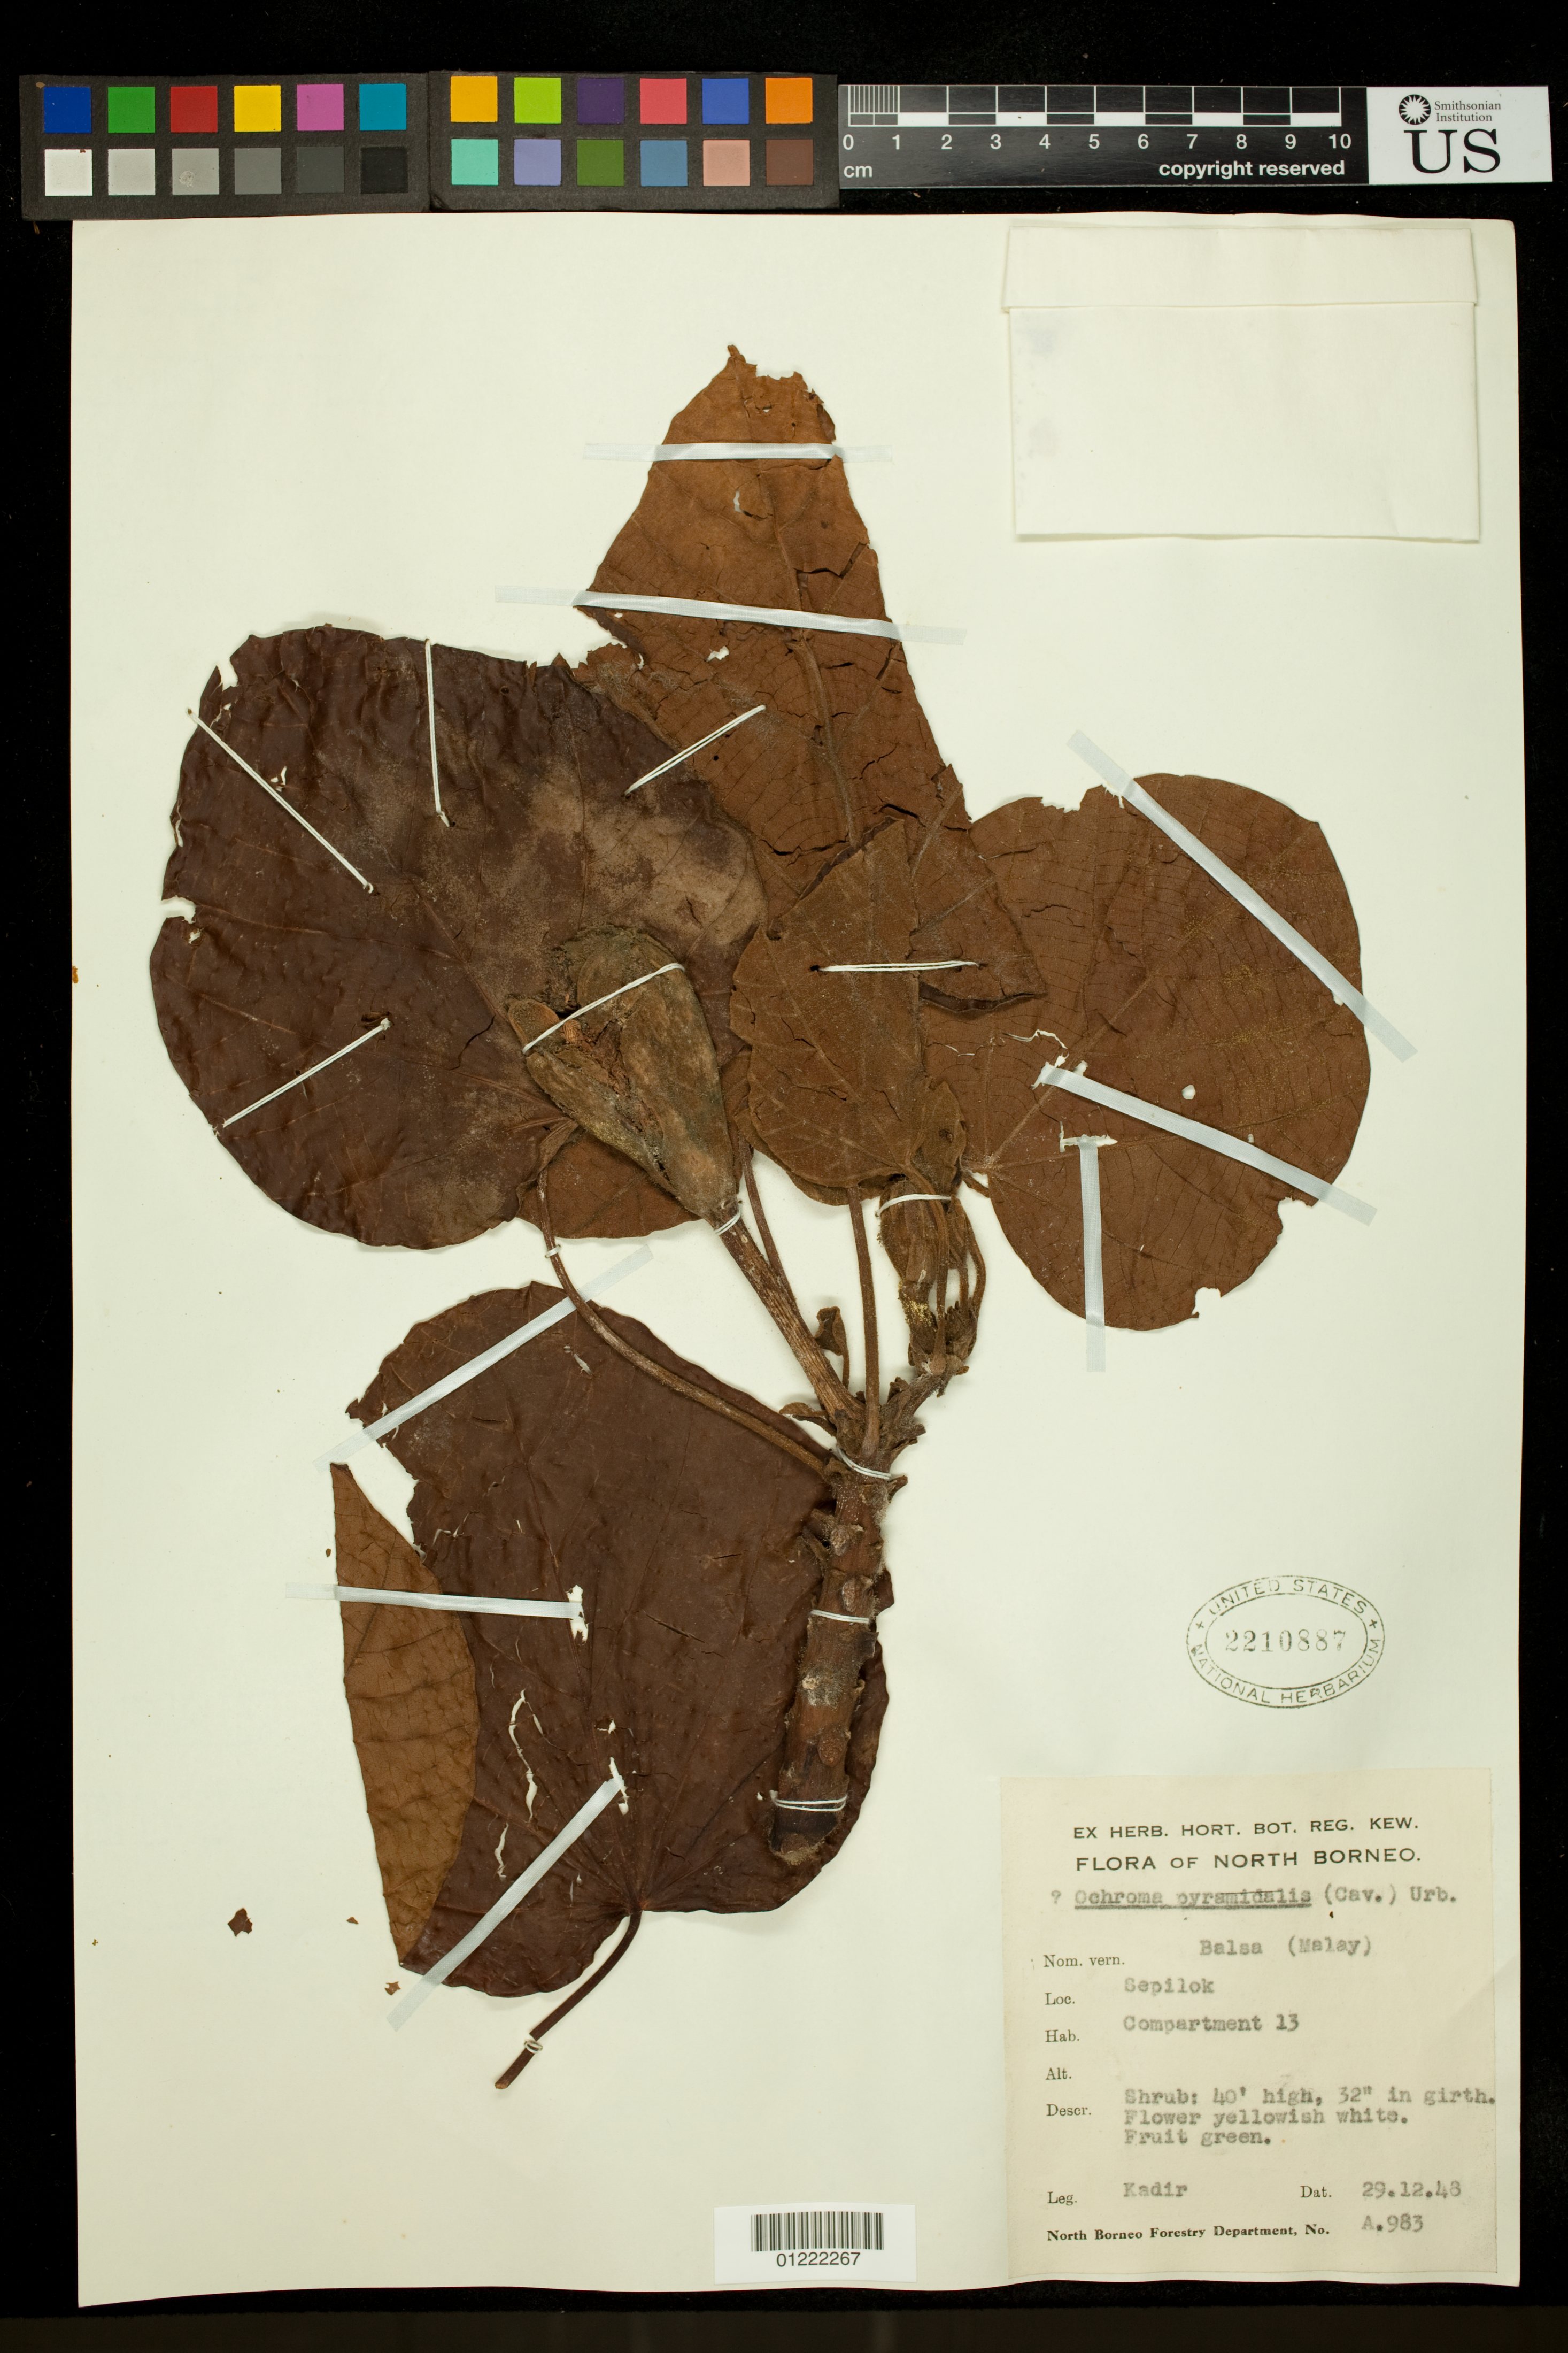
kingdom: Plantae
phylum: Tracheophyta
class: Magnoliopsida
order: Malvales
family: Malvaceae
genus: Ochroma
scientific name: Ochroma pyramidale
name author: (Cav. ex Lam.) Urb.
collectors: -. Kadir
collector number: A.983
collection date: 1948-12-29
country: Malaysia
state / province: Sabah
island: Borneo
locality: Sepilok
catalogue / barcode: US 2210887